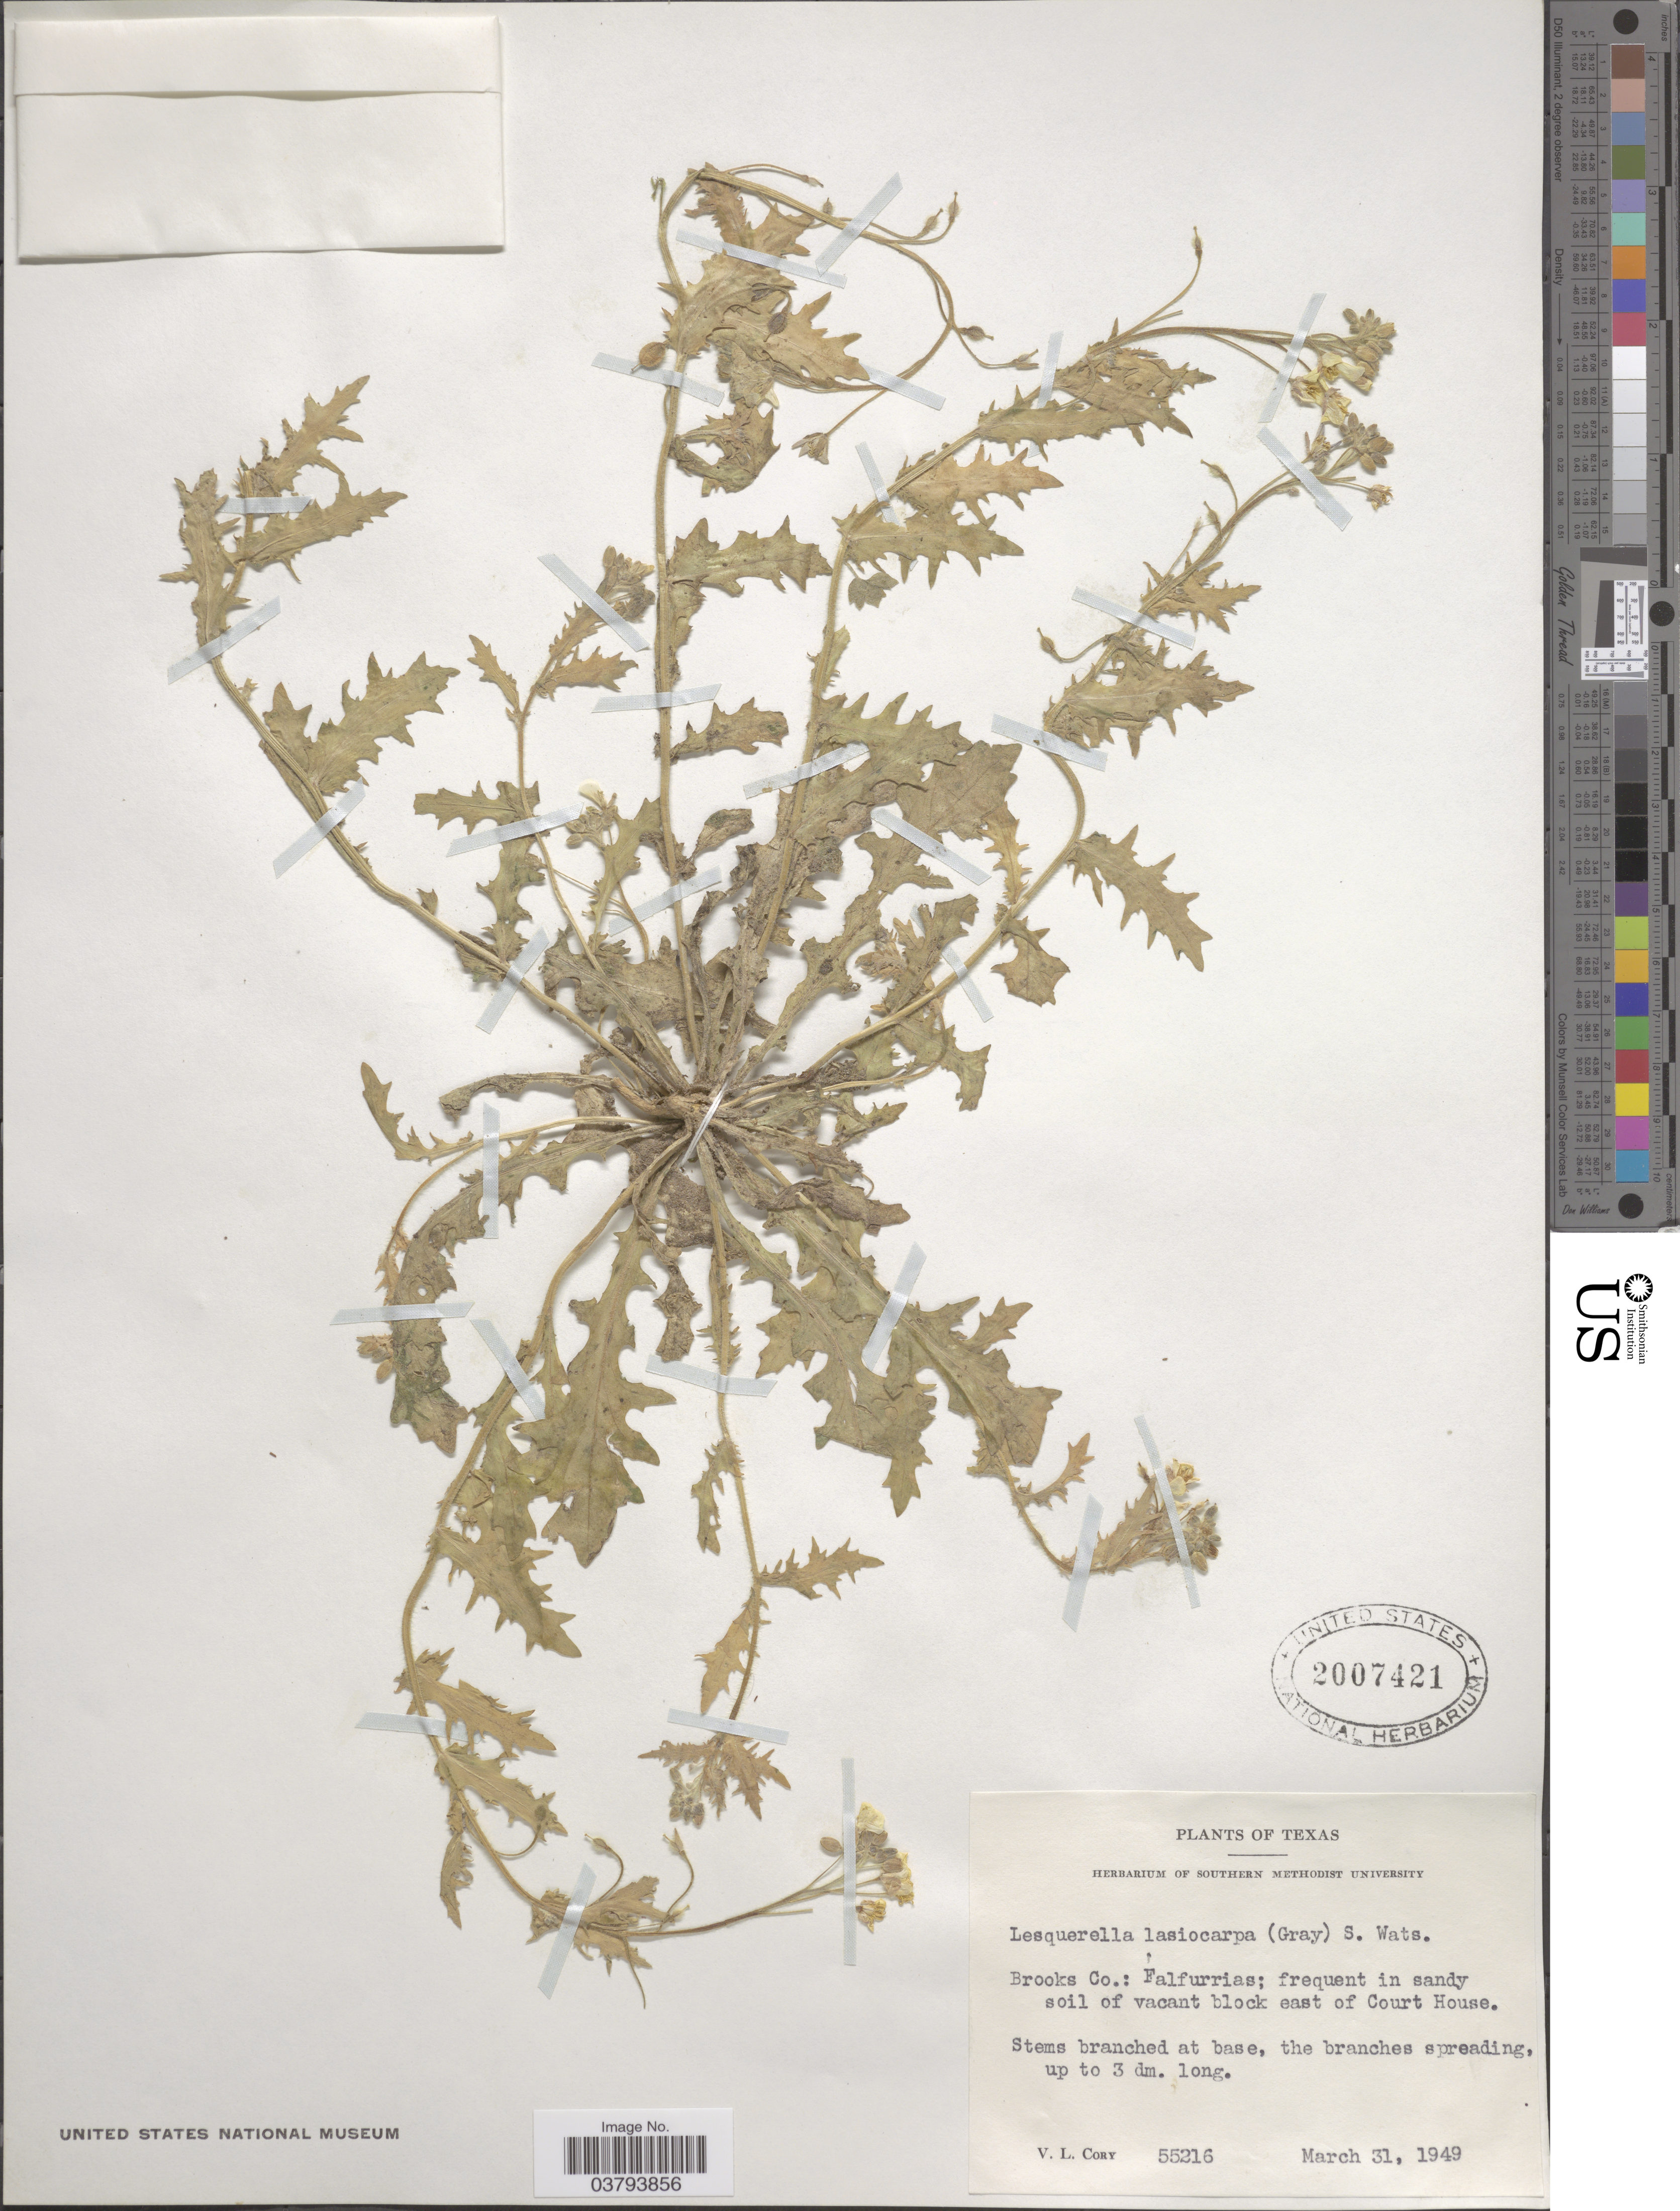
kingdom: Plantae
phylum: Tracheophyta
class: Magnoliopsida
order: Brassicales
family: Brassicaceae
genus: Lesquerella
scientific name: Lesquerella lasiocarpa subsp. lasiocarpa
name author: S. Watson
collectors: V. Cory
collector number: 55216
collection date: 1949-03-31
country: United States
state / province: Texas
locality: Brooks Co.: Falfurrias; frequent in sandy soil of vacant block east of Court House.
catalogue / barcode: US 2007421